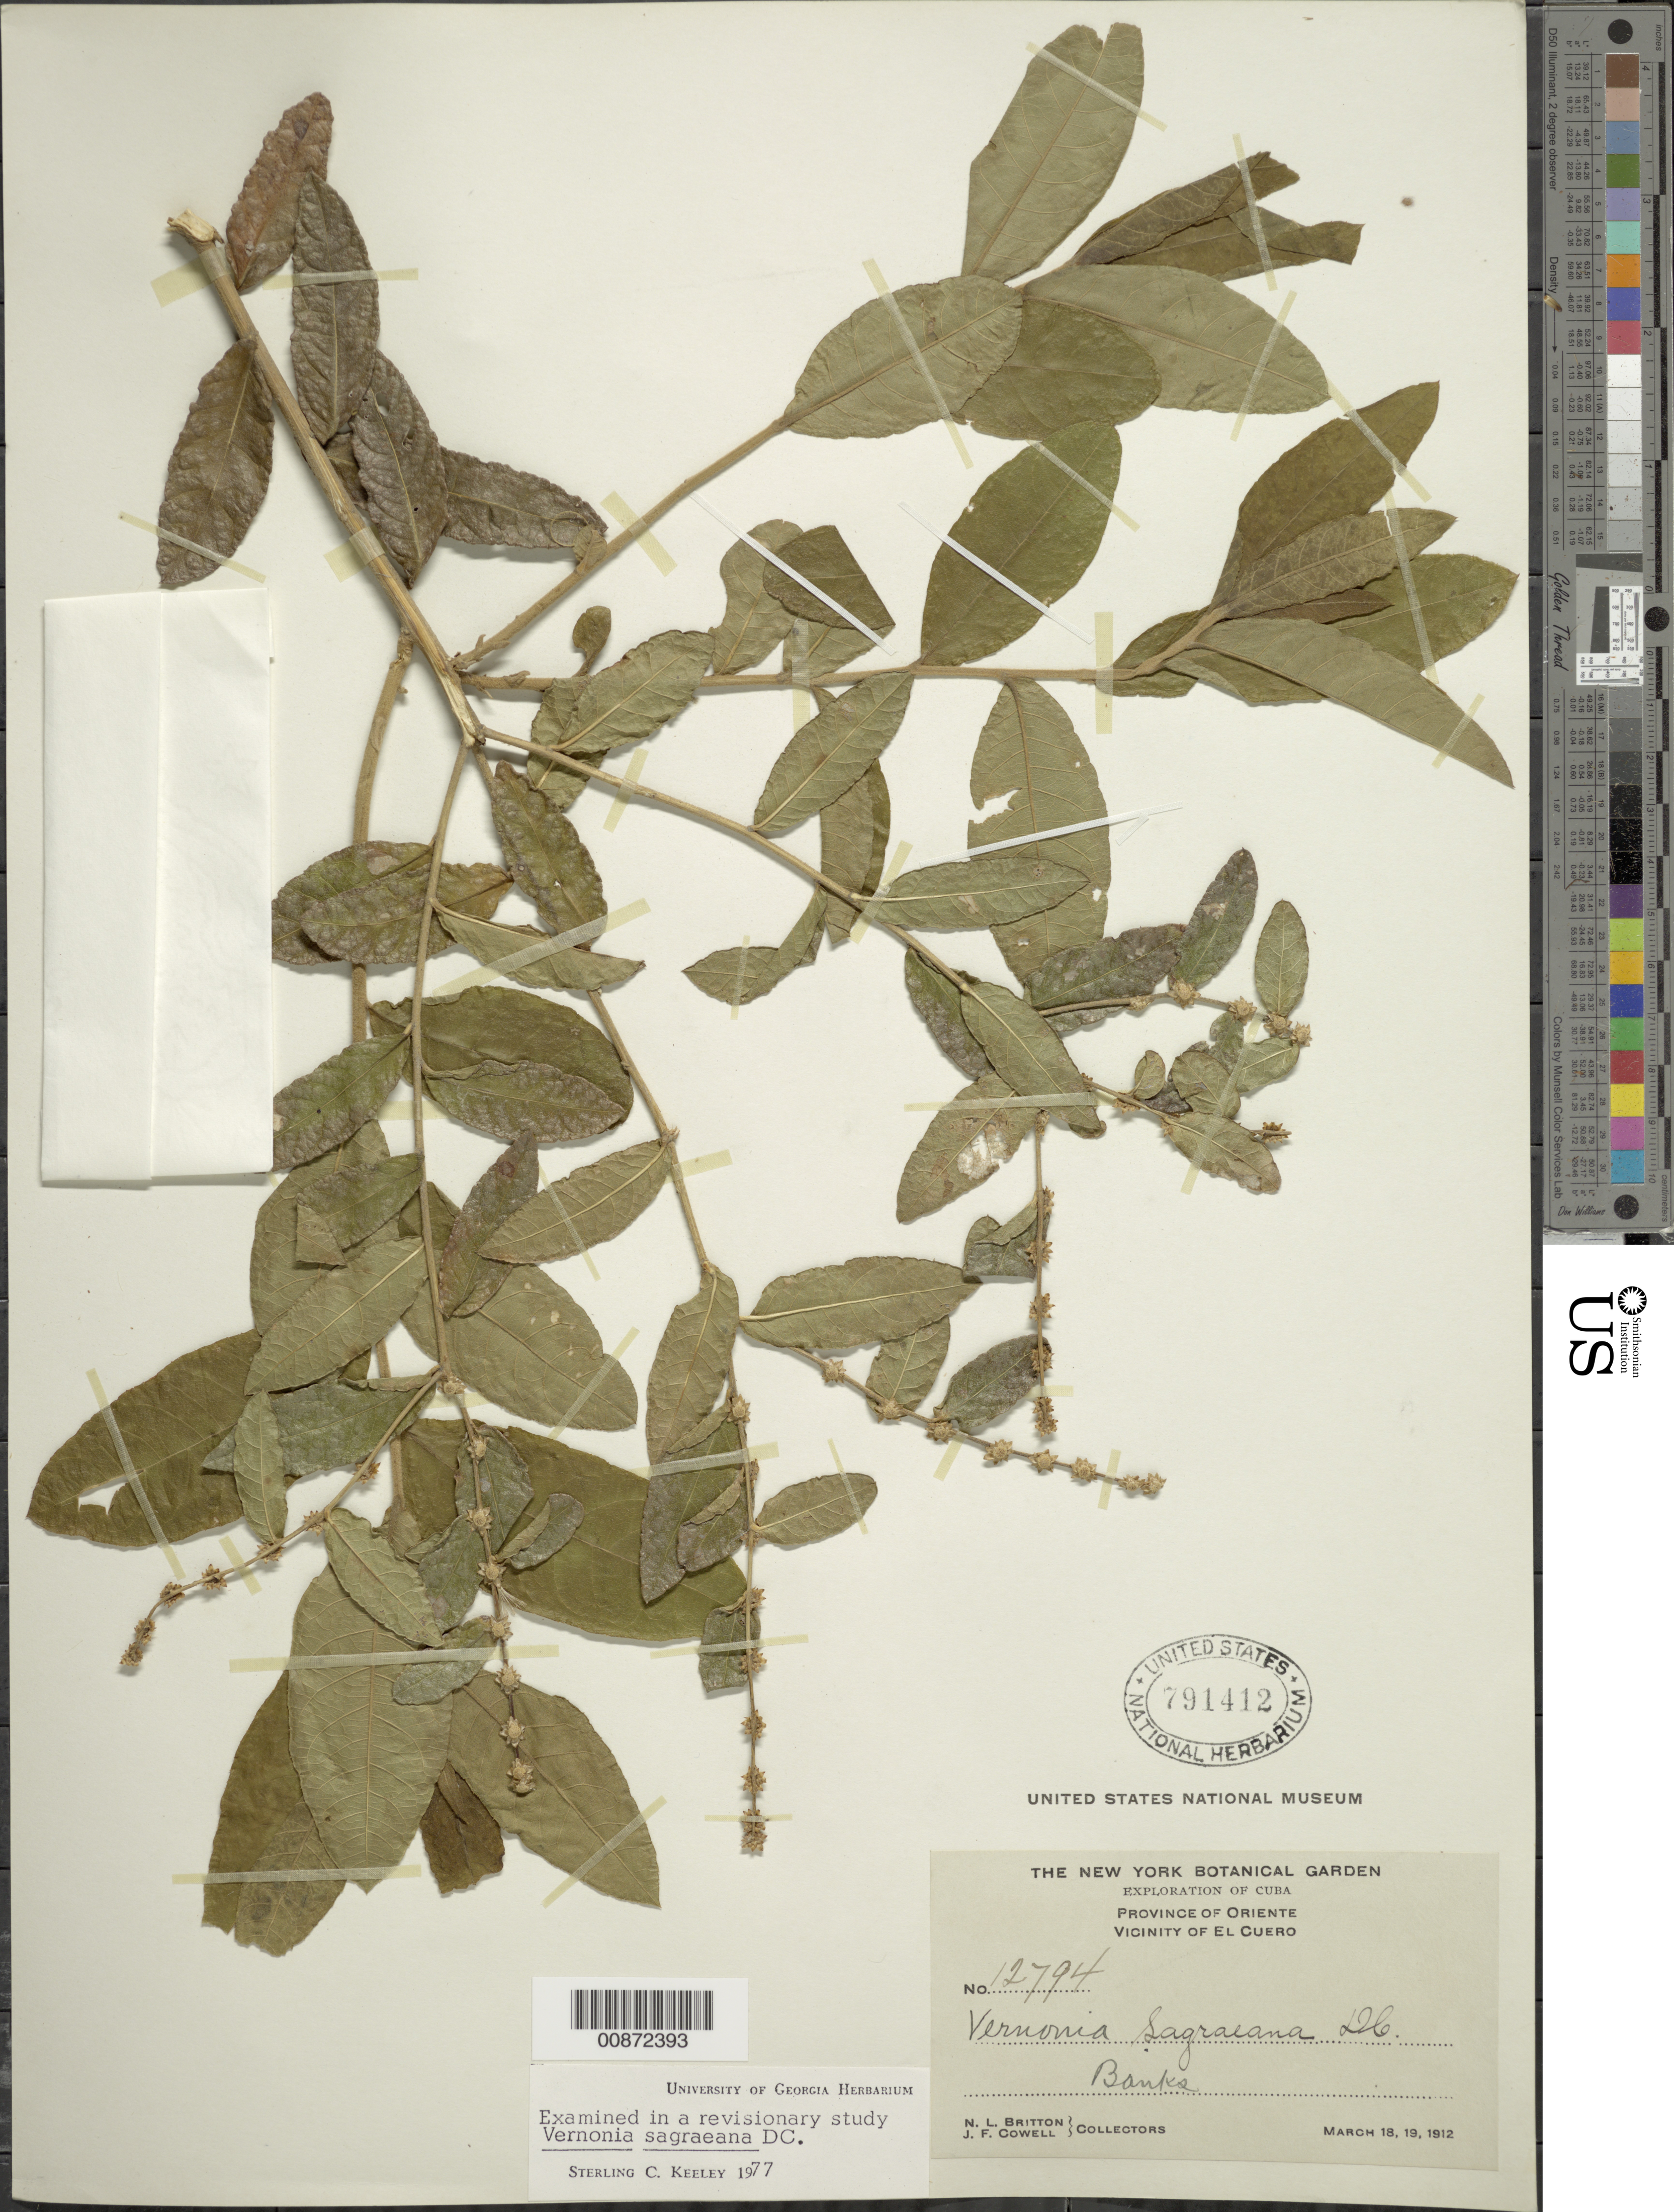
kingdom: Plantae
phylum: Tracheophyta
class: Magnoliopsida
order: Asterales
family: Asteraceae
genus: Lepidaploa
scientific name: Lepidaploa sagraeana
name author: (DC.) H. Rob.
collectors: N. Britton & J. F. Cowell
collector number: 12794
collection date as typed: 18 Mar 1912 to 19 Mar 1912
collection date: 1912-03-18/1912-03-19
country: Cuba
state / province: Oriente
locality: Vicinity of El Cureo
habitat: Banks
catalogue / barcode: US 791412